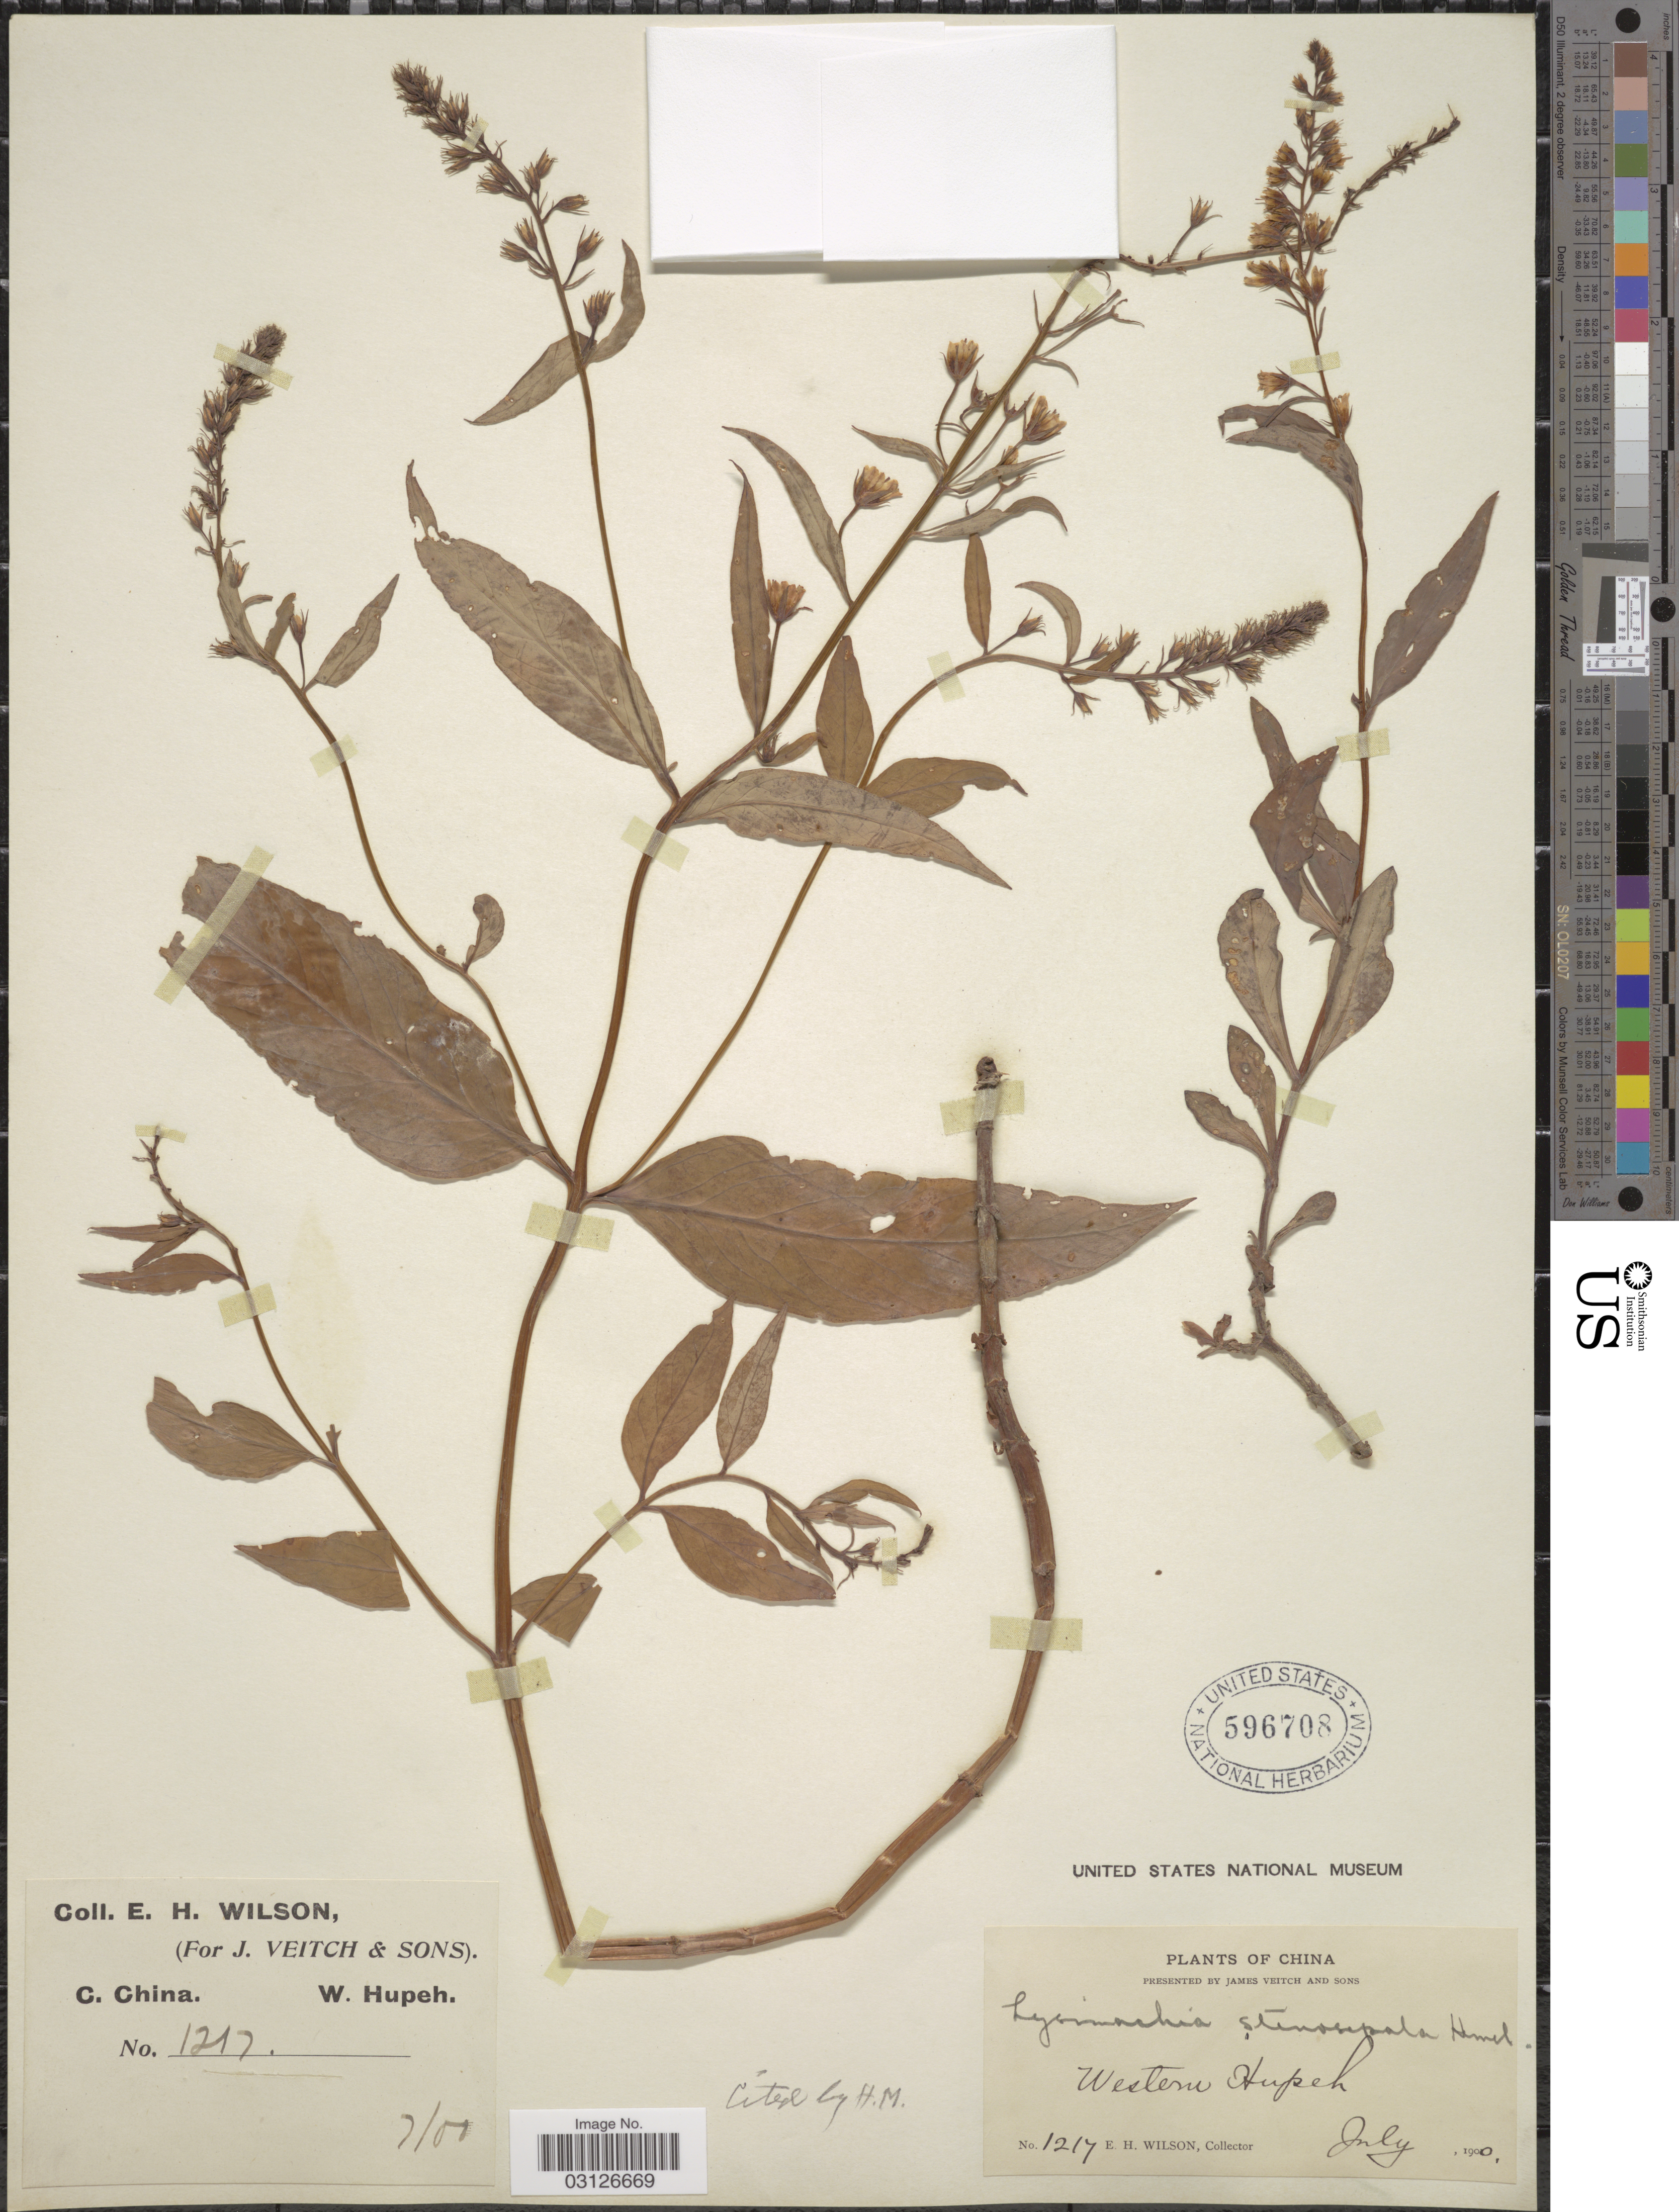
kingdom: Plantae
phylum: Tracheophyta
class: Magnoliopsida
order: Ericales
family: Primulaceae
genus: Lysimachia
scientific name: Lysimachia stenosepala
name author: Hemsl.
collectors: E. Wilson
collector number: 1217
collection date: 1900-07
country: China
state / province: Hubei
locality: Western Hupeh. C. China.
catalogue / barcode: US 596708